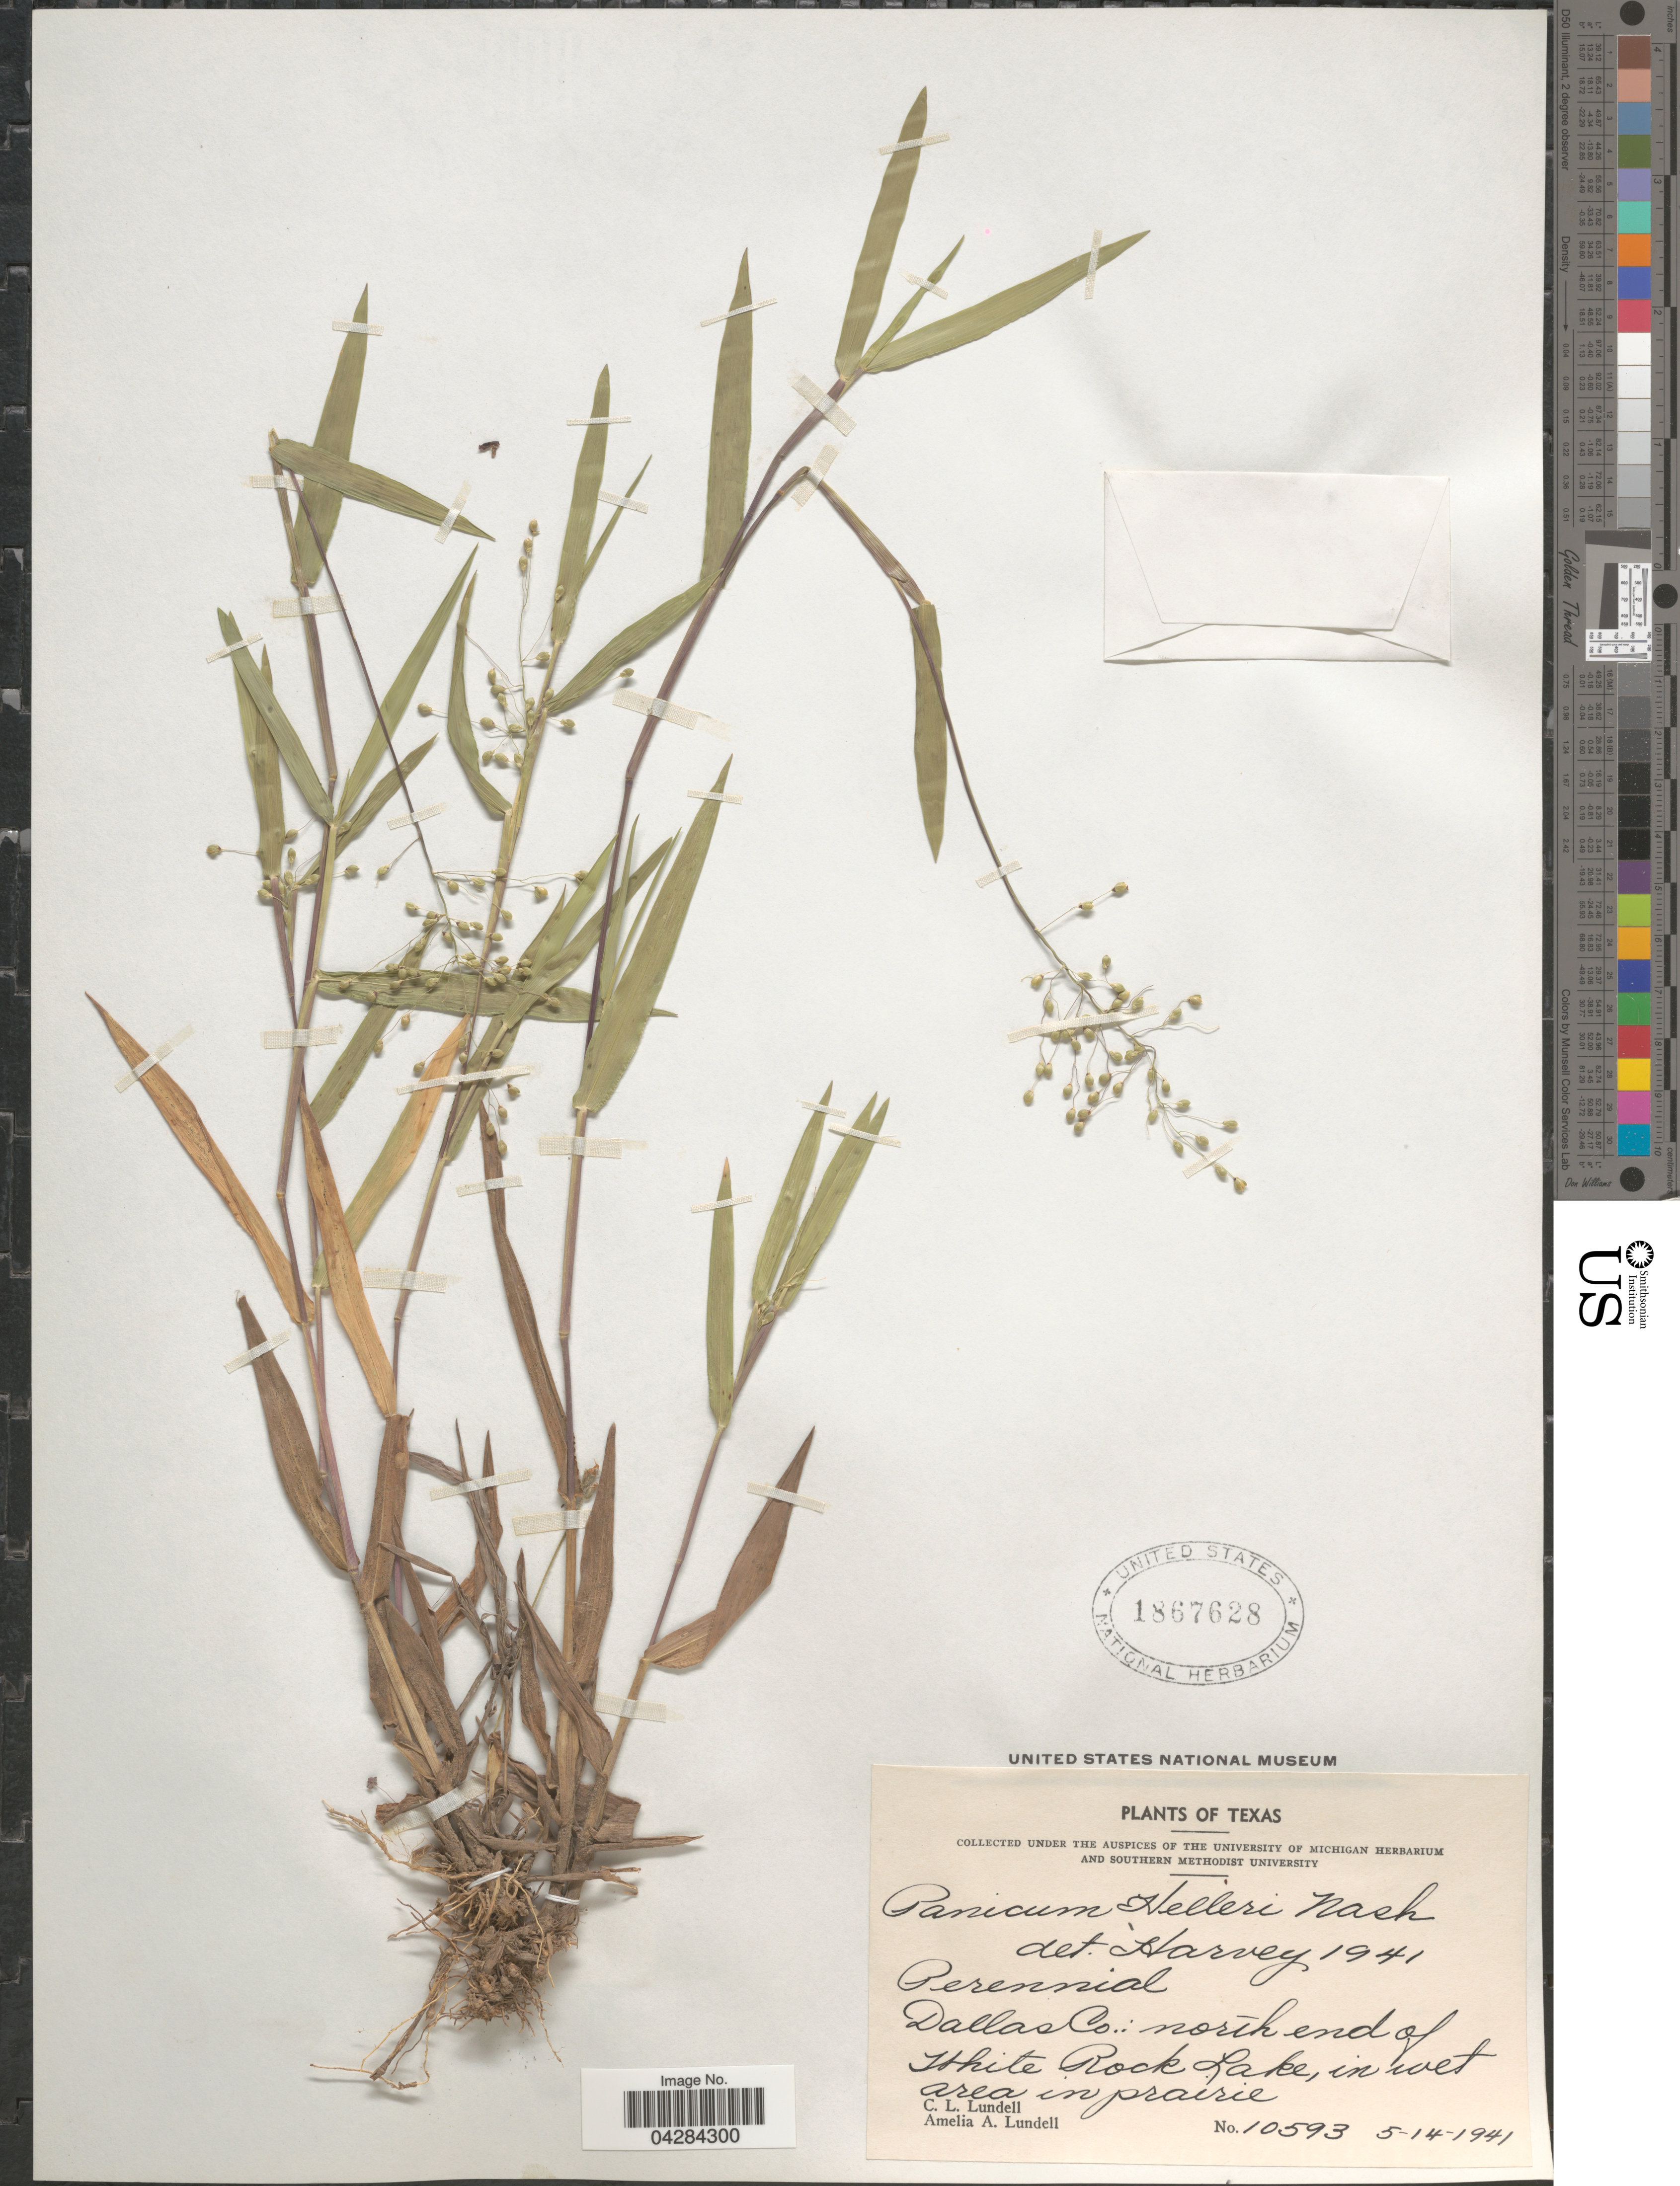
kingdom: Plantae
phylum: Tracheophyta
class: Liliopsida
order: Poales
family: Poaceae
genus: Dichanthelium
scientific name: Dichanthelium oligosanthes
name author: (Schult.) Gould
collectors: C. L. Lundell & A. A. Lundell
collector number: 10593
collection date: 1941-05-14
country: United States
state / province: Texas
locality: Dallas Co.: north end of White Rock Lake, in wet area in prairie.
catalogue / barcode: US 1867628